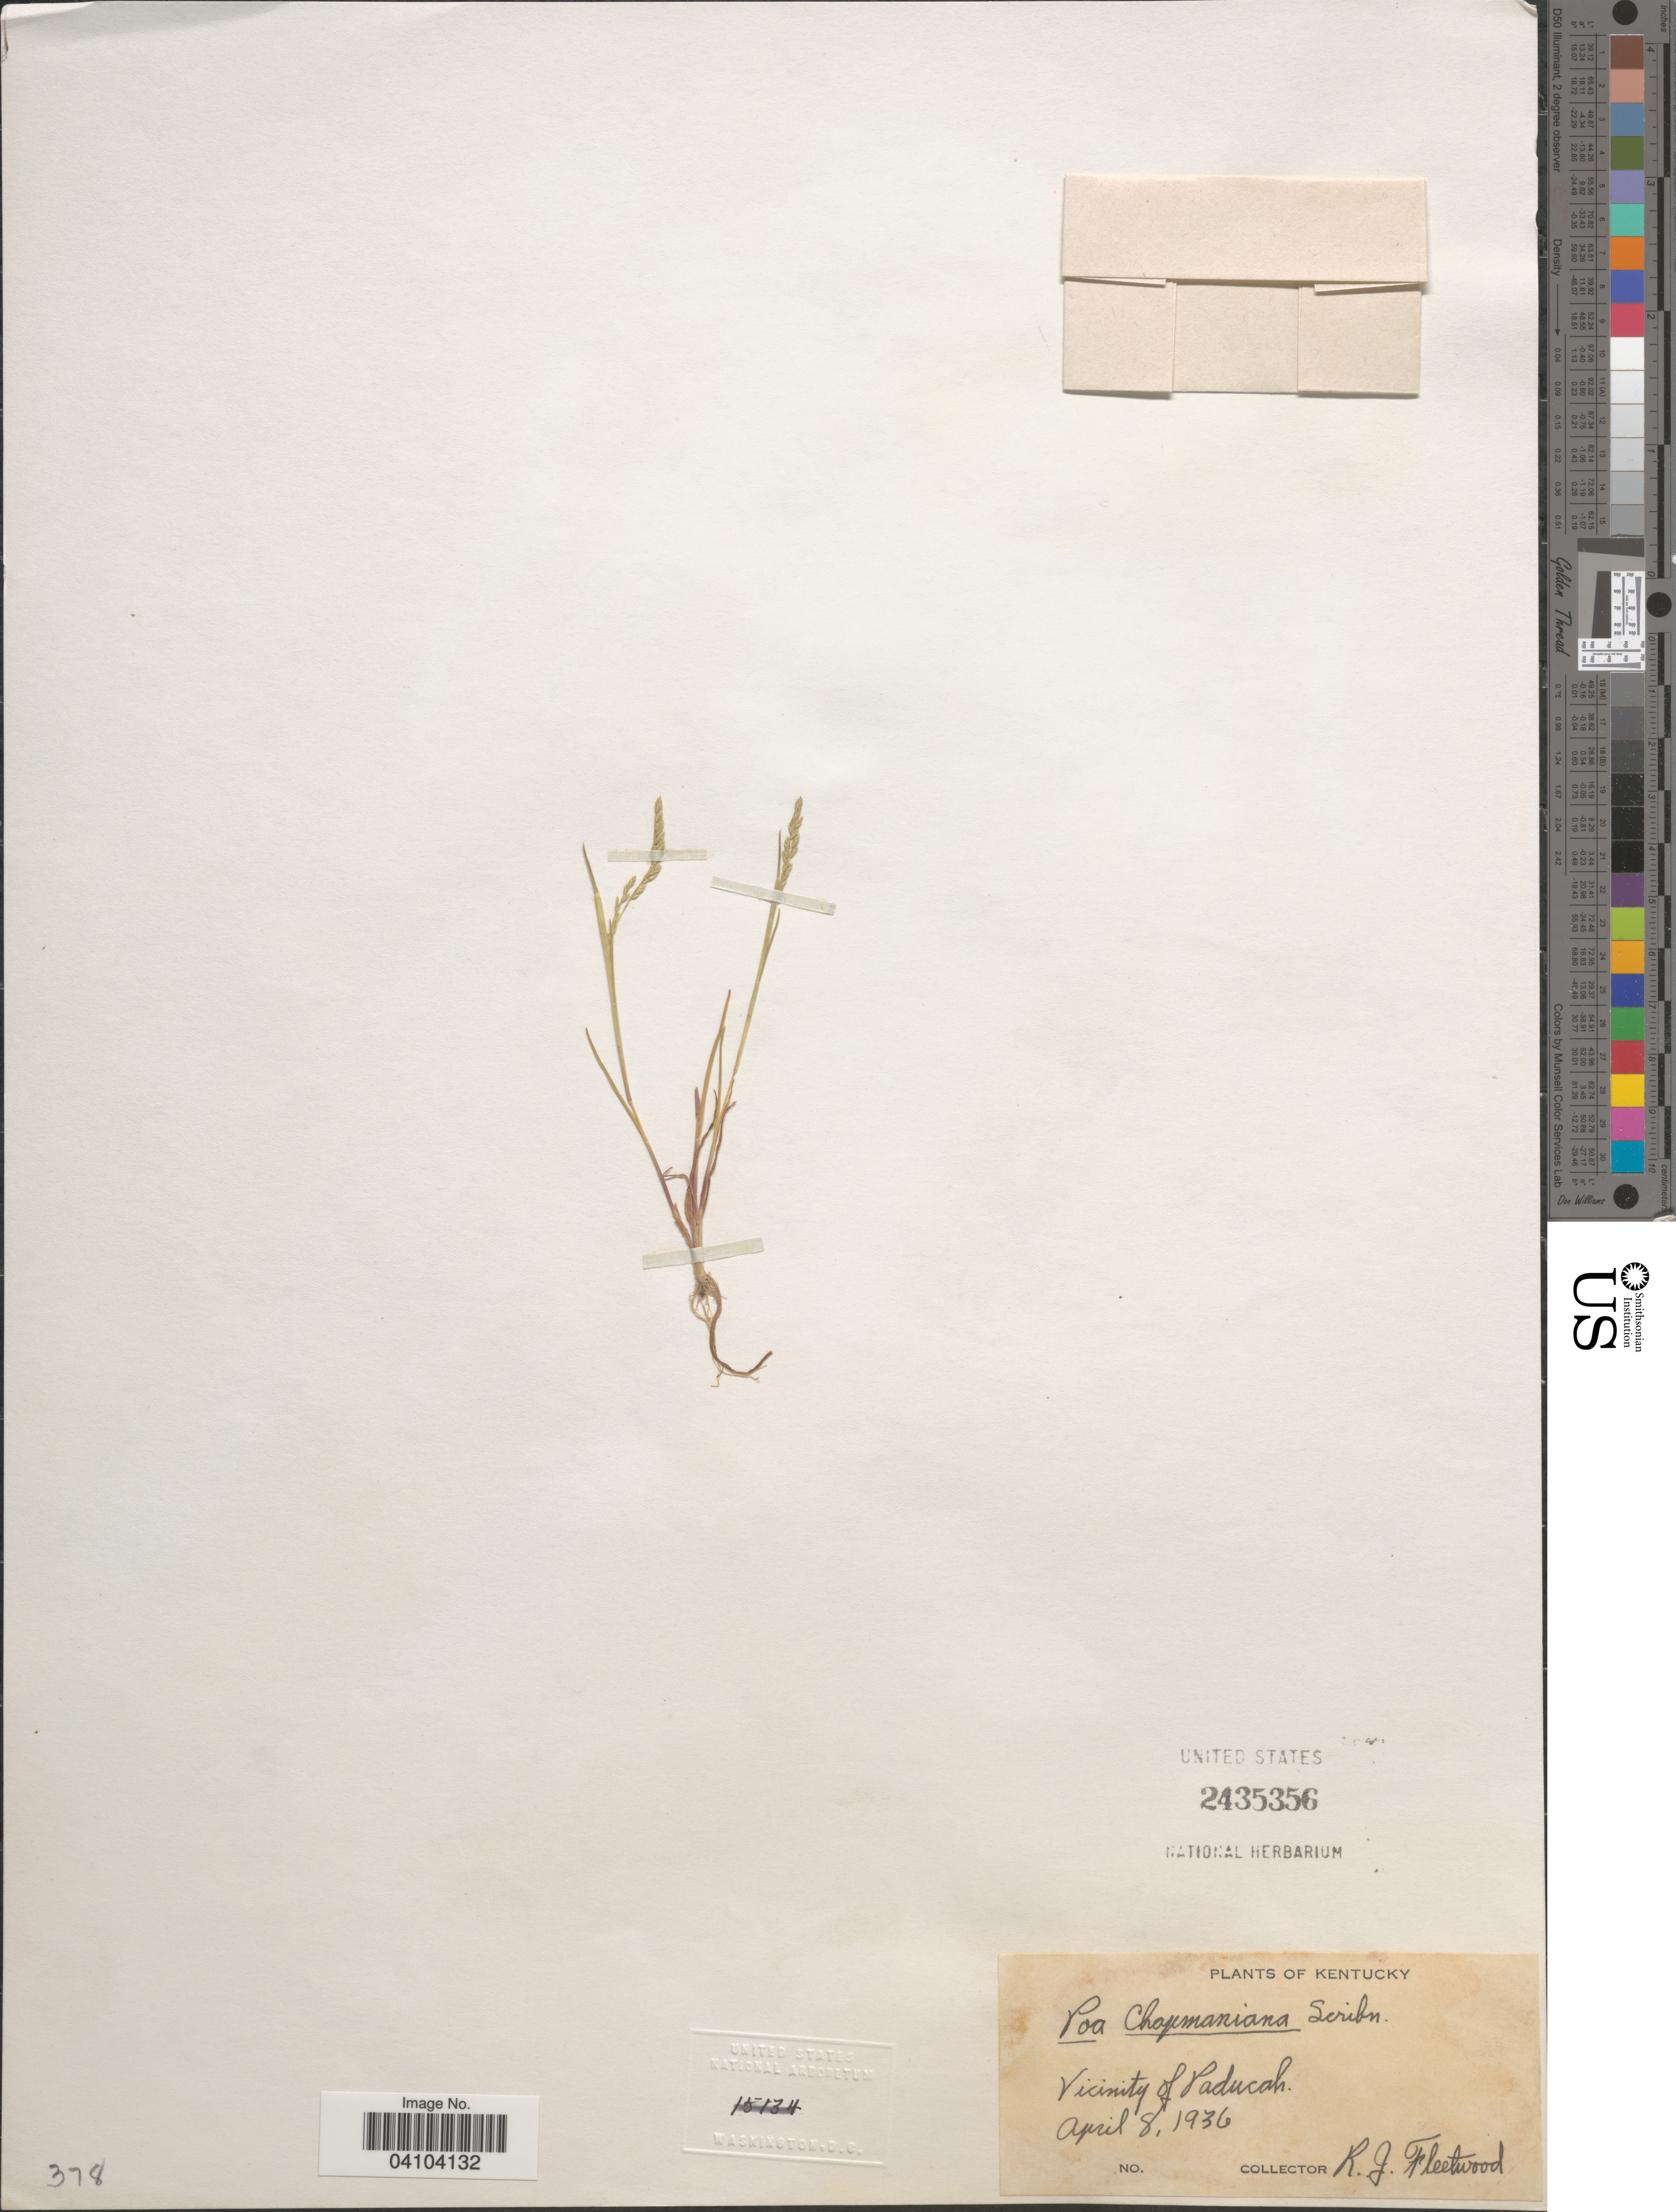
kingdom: Plantae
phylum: Tracheophyta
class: Liliopsida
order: Poales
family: Poaceae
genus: Poa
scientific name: Poa chapmaniana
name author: Scribn.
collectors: R. J. Fleetwood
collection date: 1936-04-08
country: United States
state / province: Kentucky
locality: Vicinity of Paducah.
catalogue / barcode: US 2435356